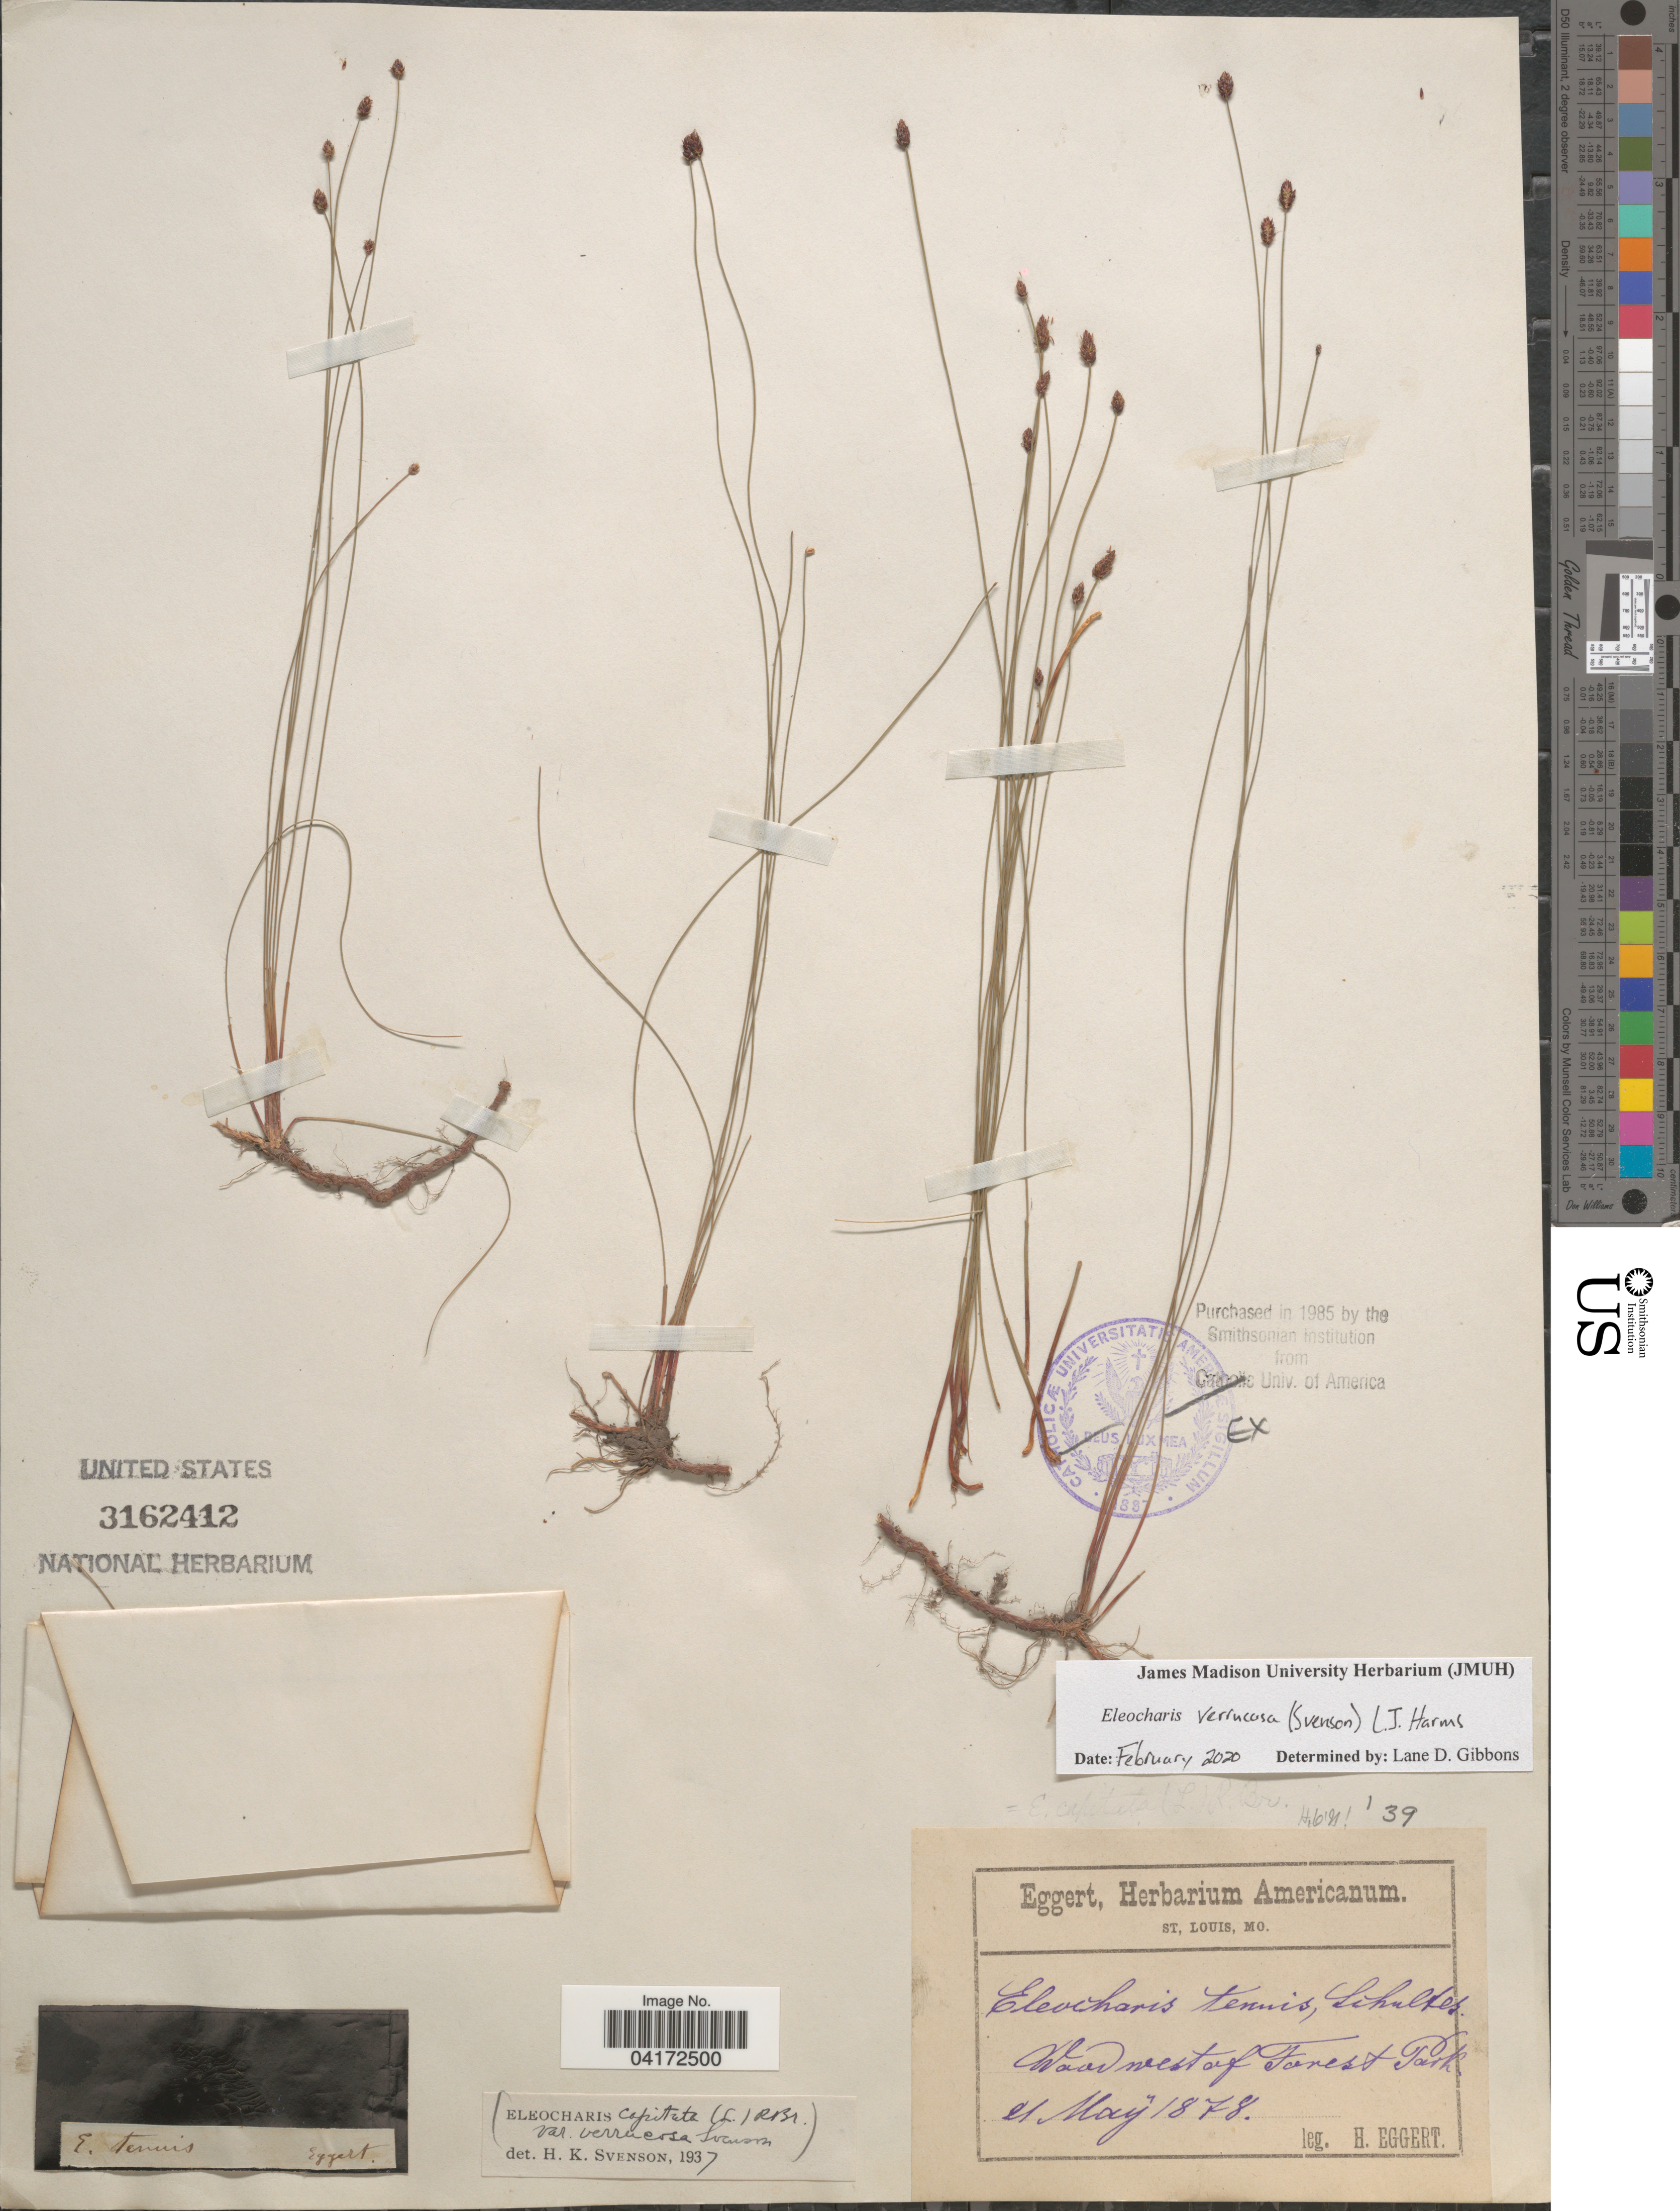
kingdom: Plantae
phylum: Tracheophyta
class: Liliopsida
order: Poales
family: Cyperaceae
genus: Eleocharis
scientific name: Eleocharis verrucosa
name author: (Svenson) L. J. Harms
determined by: Gibbons, Lane D.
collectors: H. Eggert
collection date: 1878-05-21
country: United States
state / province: Missouri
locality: Wood west of Forest Park.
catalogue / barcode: US 3162412